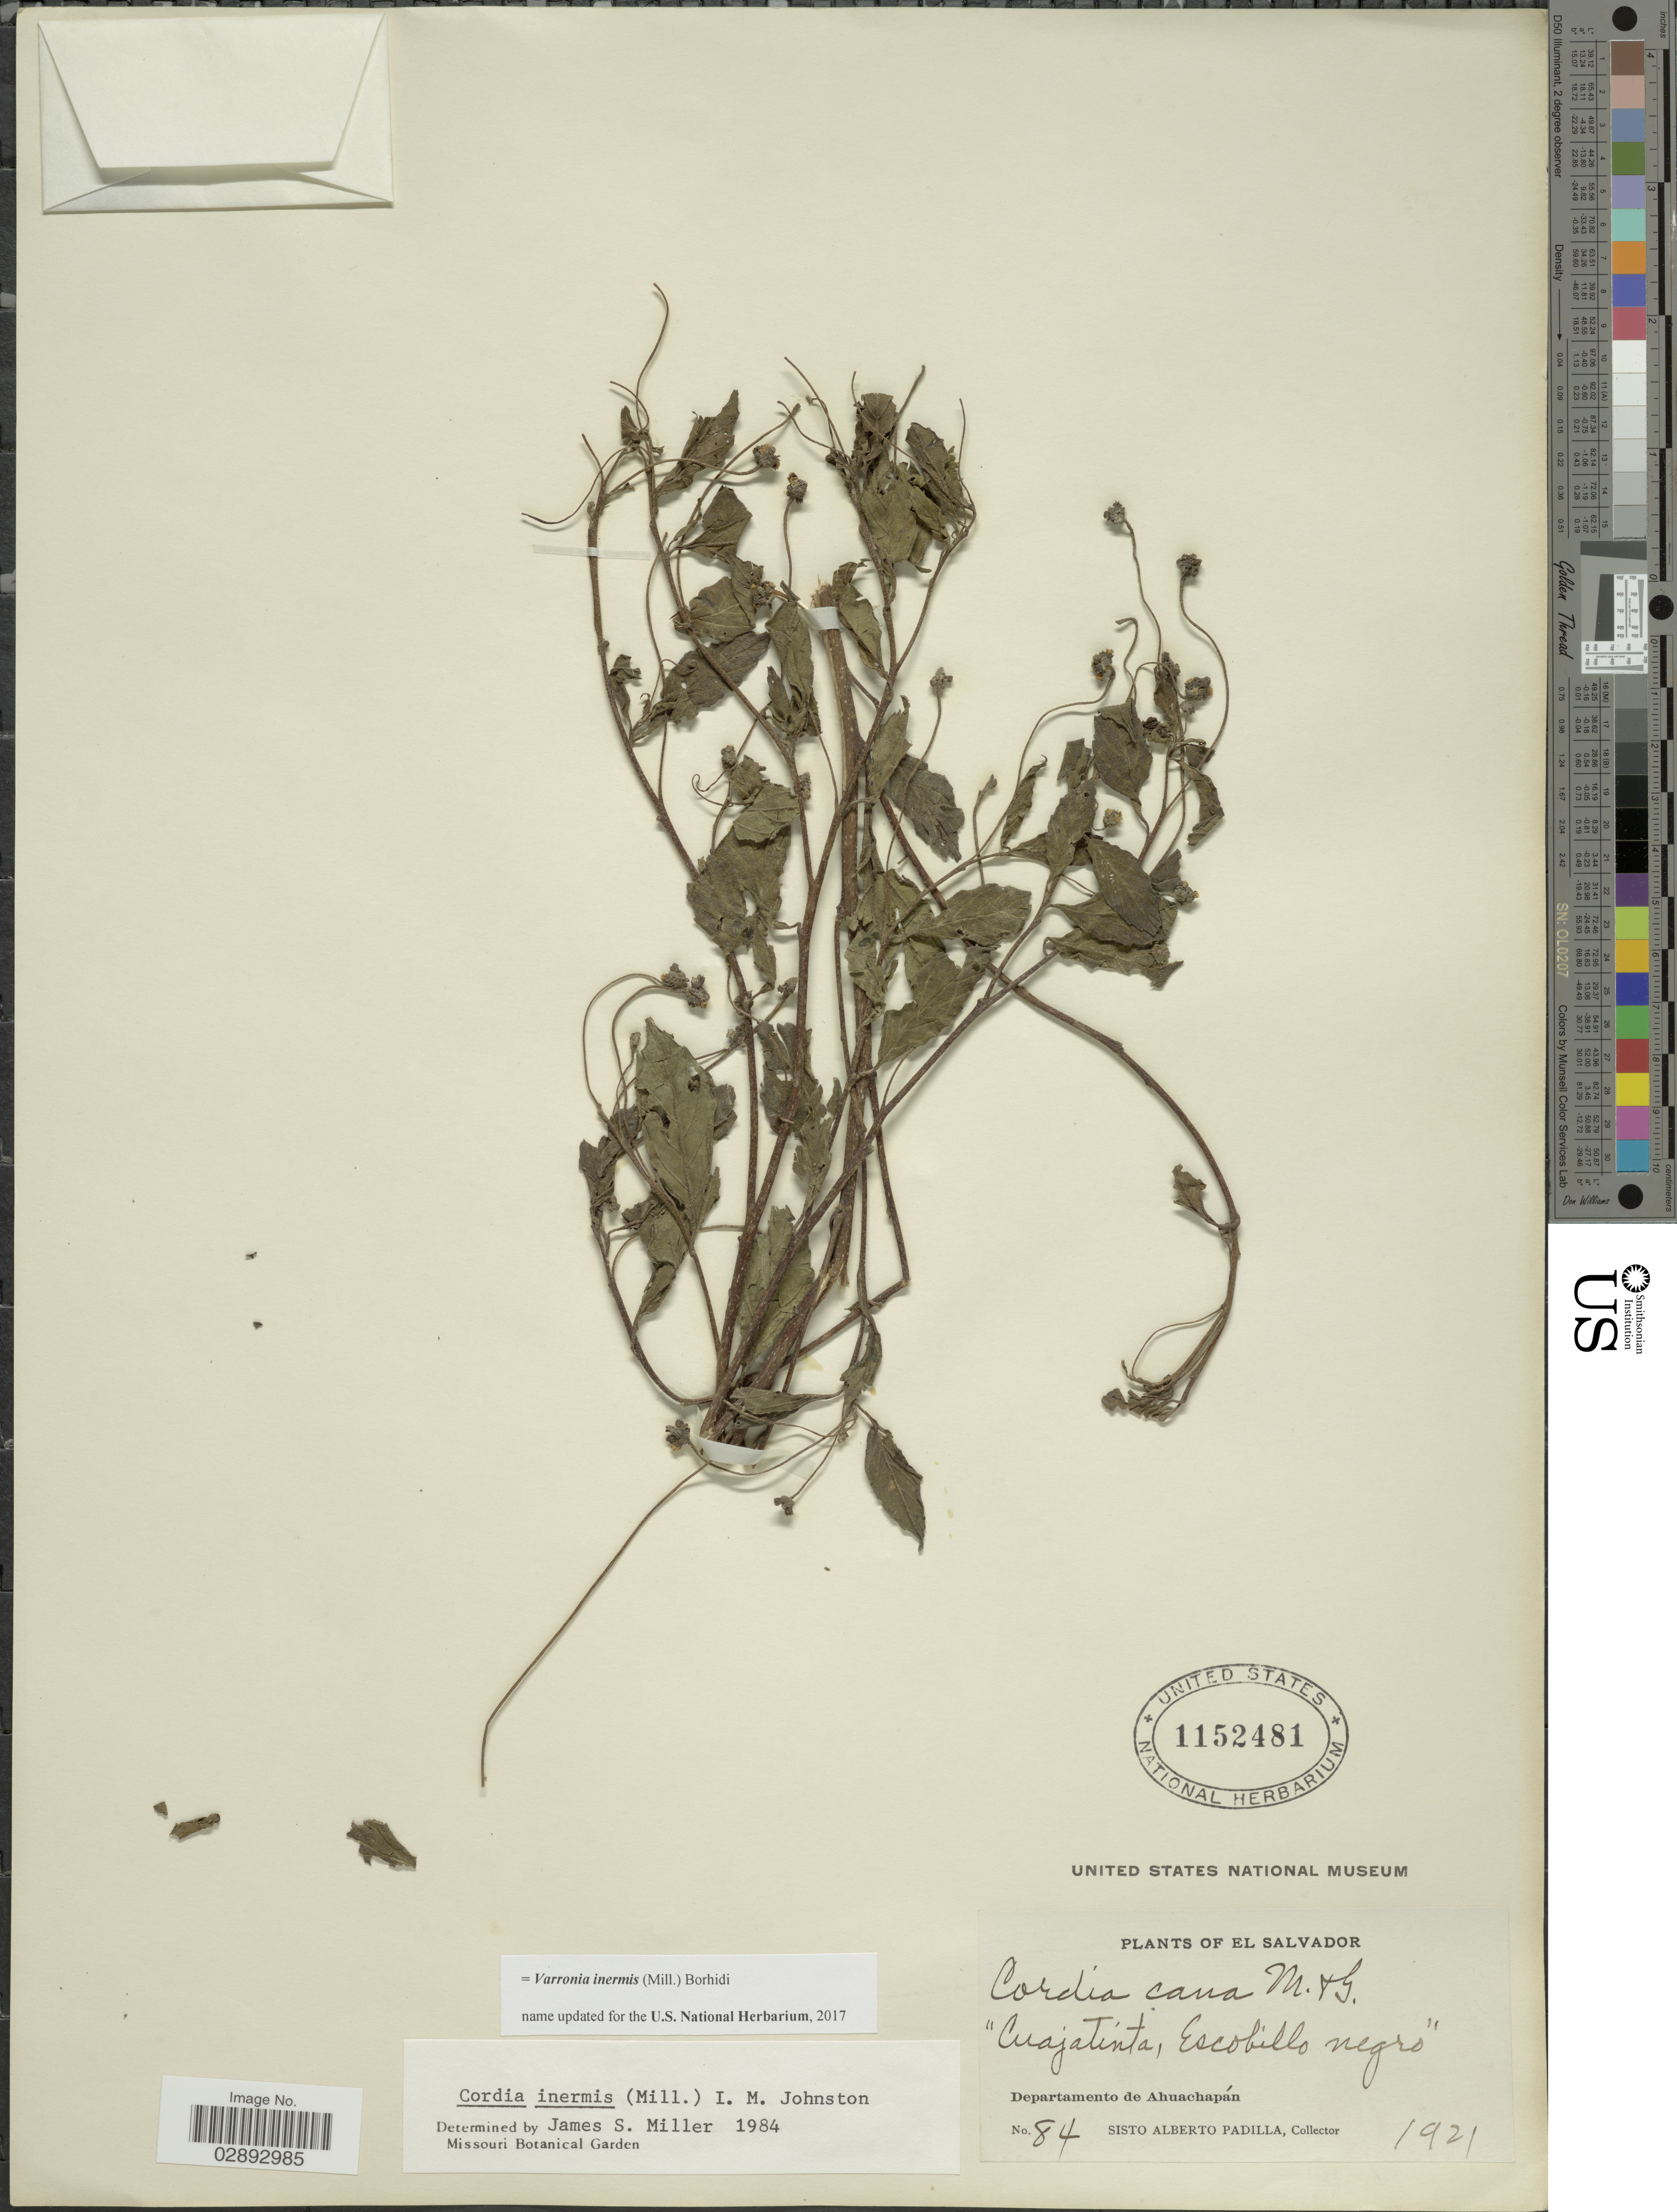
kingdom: Plantae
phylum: Tracheophyta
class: Magnoliopsida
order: Boraginales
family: Cordiaceae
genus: Varronia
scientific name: Varronia inermis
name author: (Mill.) Borhidi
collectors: S. A. Padilla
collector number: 84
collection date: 1921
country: El Salvador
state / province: Ahuachapan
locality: Departamento de Ahuachapán.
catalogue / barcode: US 1152481